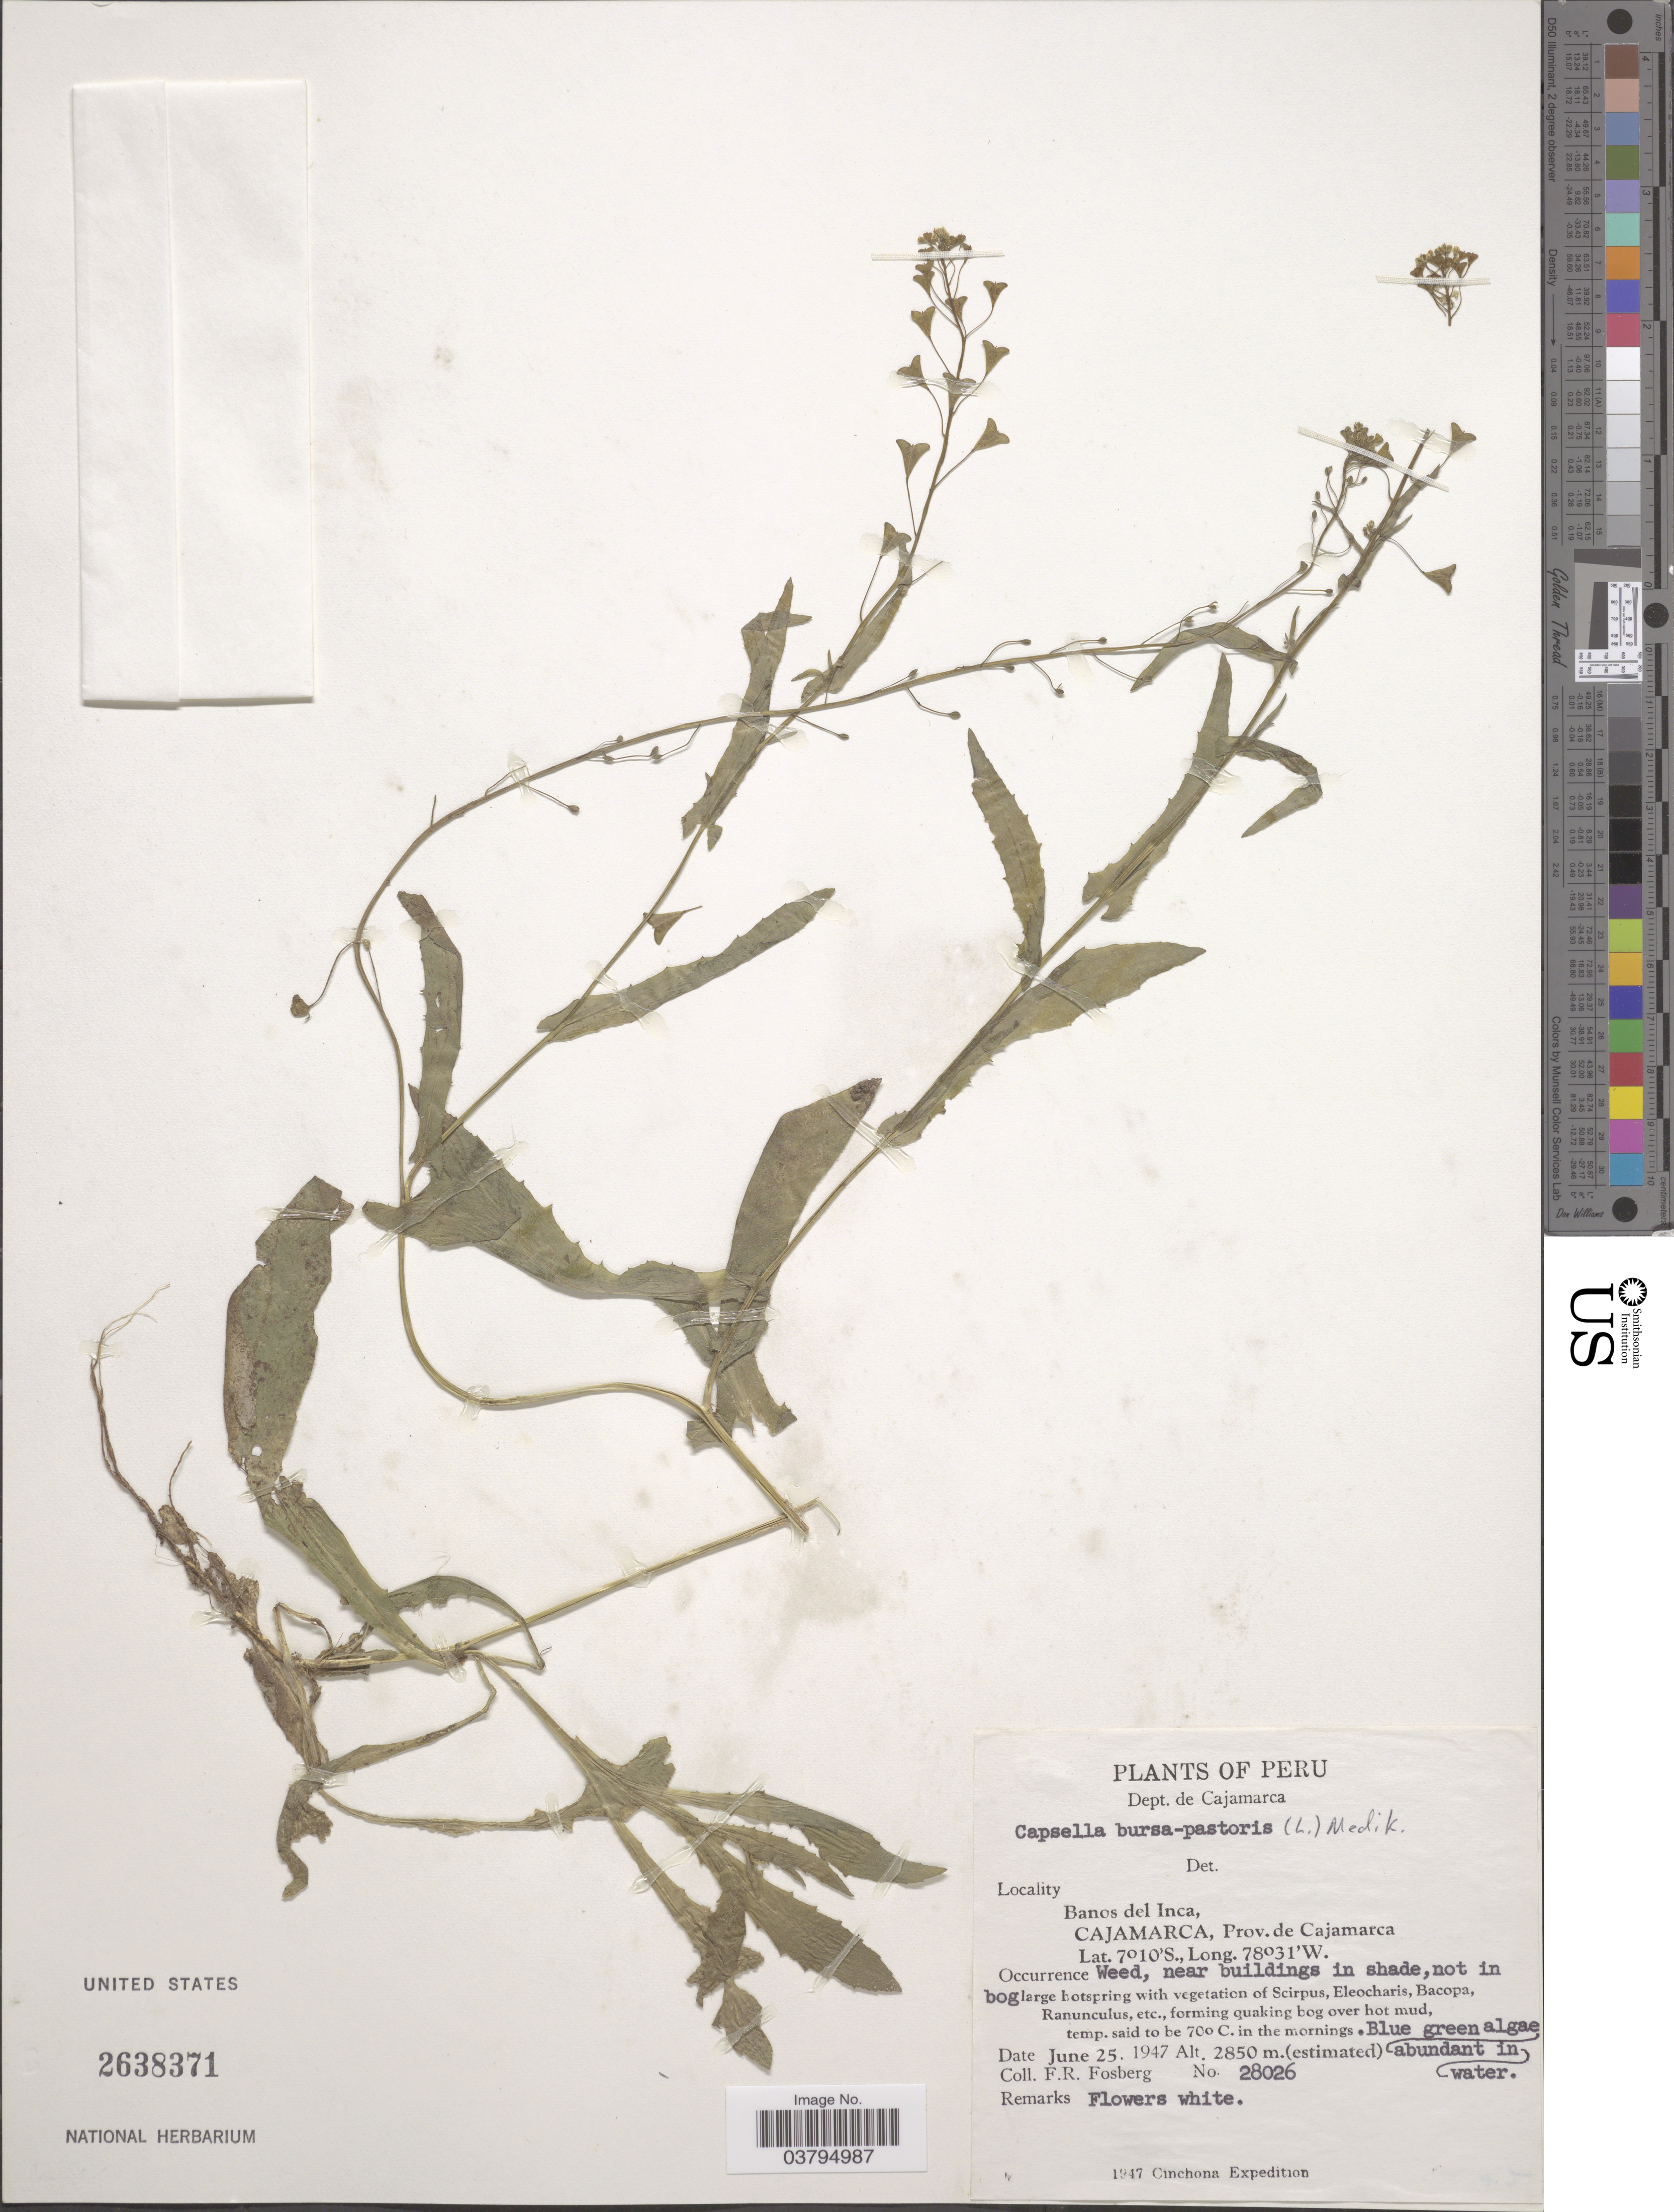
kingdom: Plantae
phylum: Tracheophyta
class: Magnoliopsida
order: Brassicales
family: Brassicaceae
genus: Capsella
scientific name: Capsella bursa-pastoris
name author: (L.) Medik.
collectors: F. R. Fosberg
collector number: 28026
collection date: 1947-06-25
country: Peru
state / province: Cajamarca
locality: Dept. de Cajamarca. Banos del Inca, Cajamarca.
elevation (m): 2850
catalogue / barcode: US 2638371